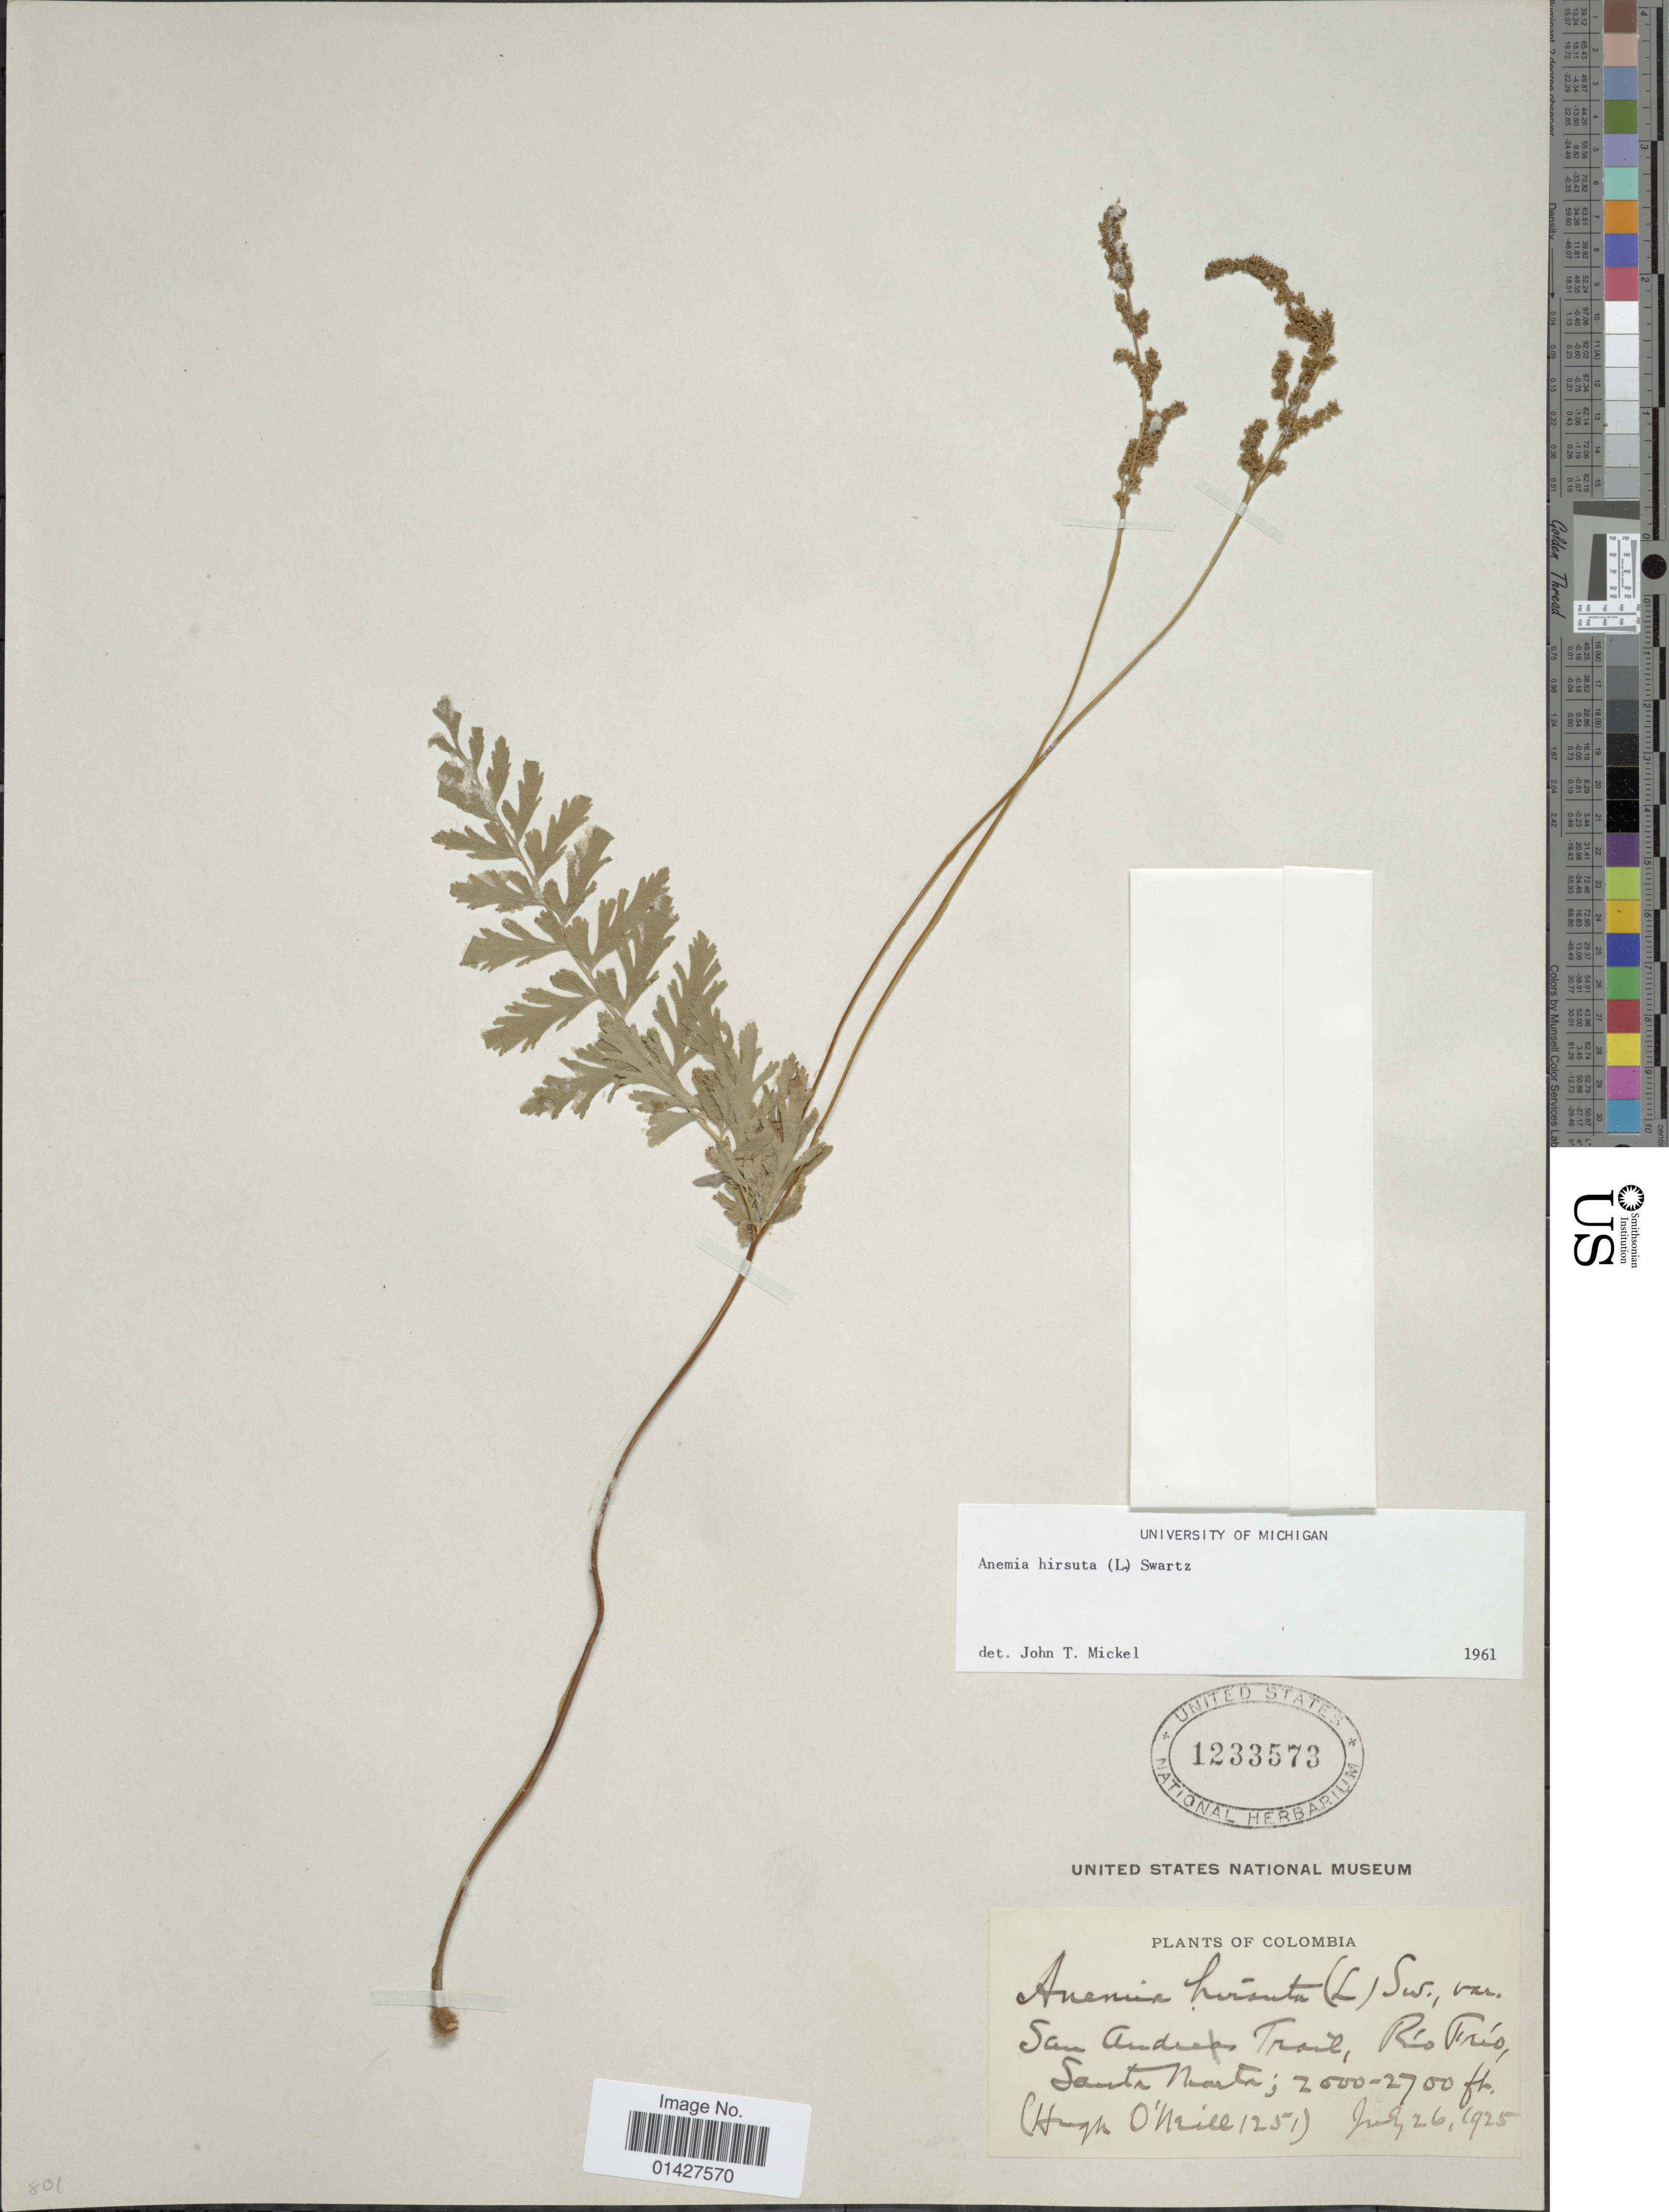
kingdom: Plantae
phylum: Tracheophyta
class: Polypodiopsida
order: Schizaeales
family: Anemiaceae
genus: Anemia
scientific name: Anemia hirsuta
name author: (L.) Sw.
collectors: H. T. O' Neill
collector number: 1251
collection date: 1925-07-26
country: Colombia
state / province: San Andres y Providencia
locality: San Andres Trail, Rio Frio, Santa Marta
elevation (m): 610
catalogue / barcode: US 1233573